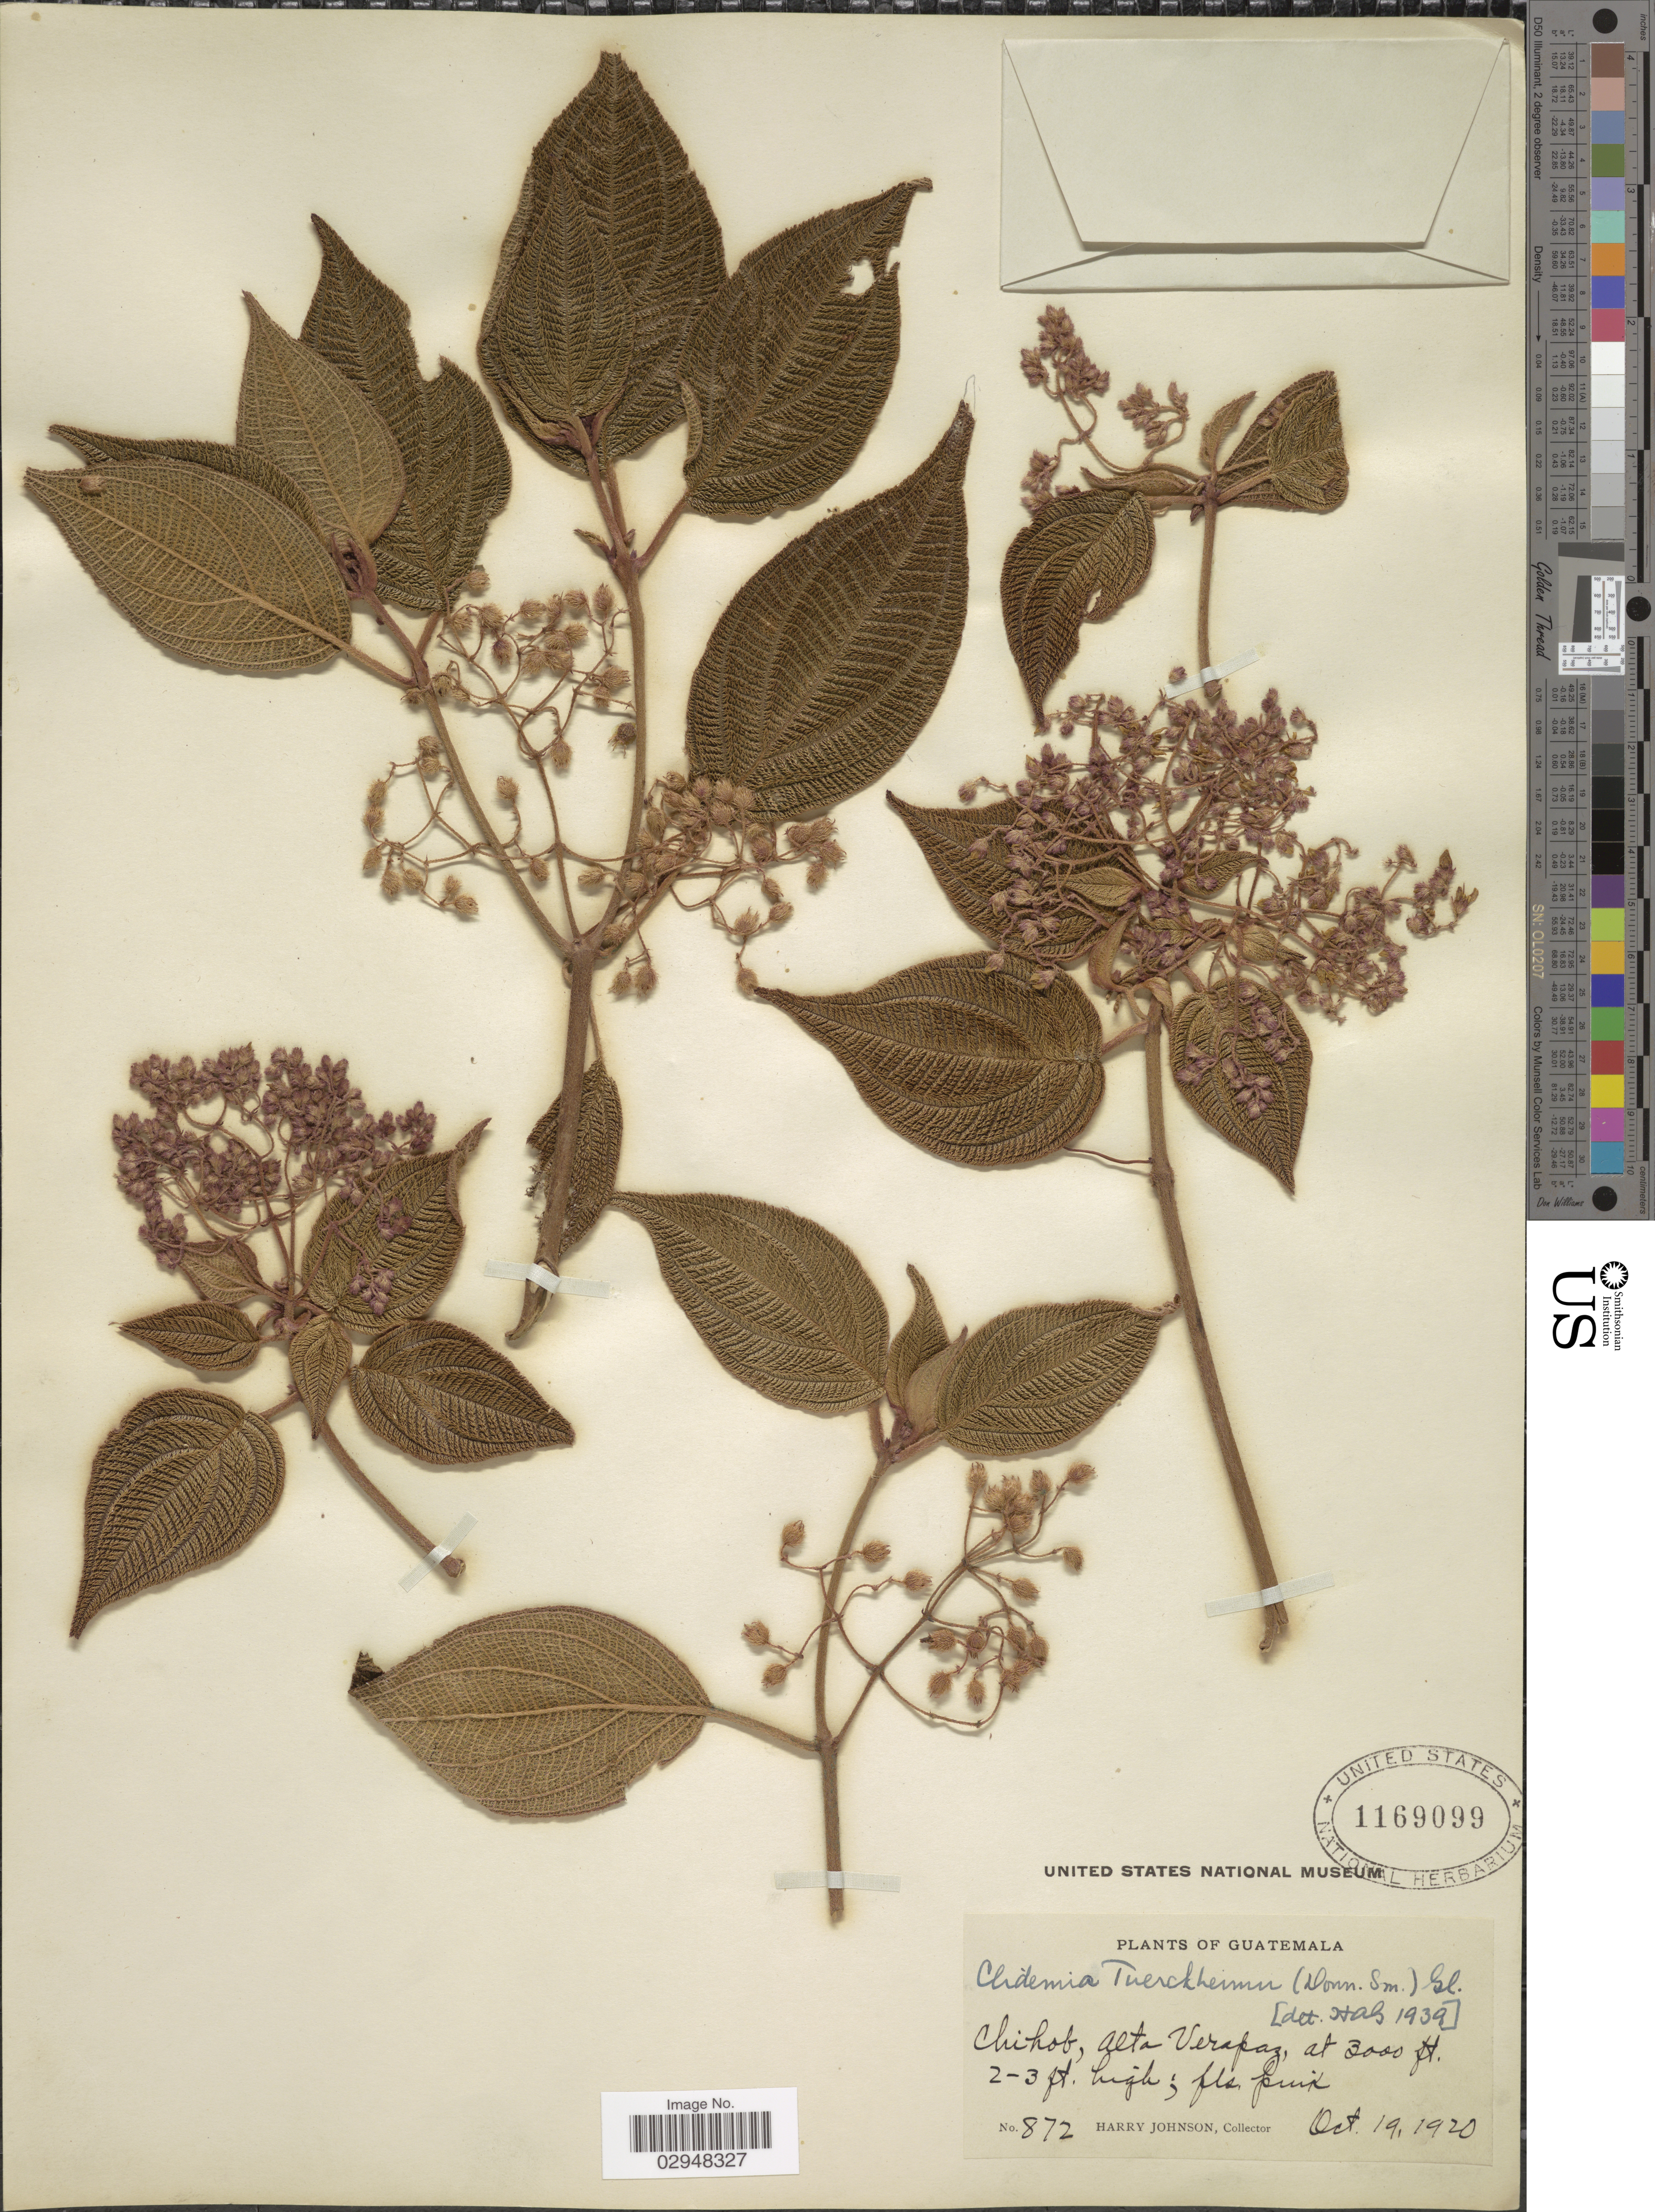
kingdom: Plantae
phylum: Tracheophyta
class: Magnoliopsida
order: Myrtales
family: Melastomataceae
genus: Clidemia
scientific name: Clidemia tuerckheimii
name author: (Donn. Sm.) Gleason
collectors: H. Johnson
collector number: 872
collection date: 1920-10-19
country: Guatemala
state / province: Alta Verapaz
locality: Chihob.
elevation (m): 914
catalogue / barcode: US 1169099